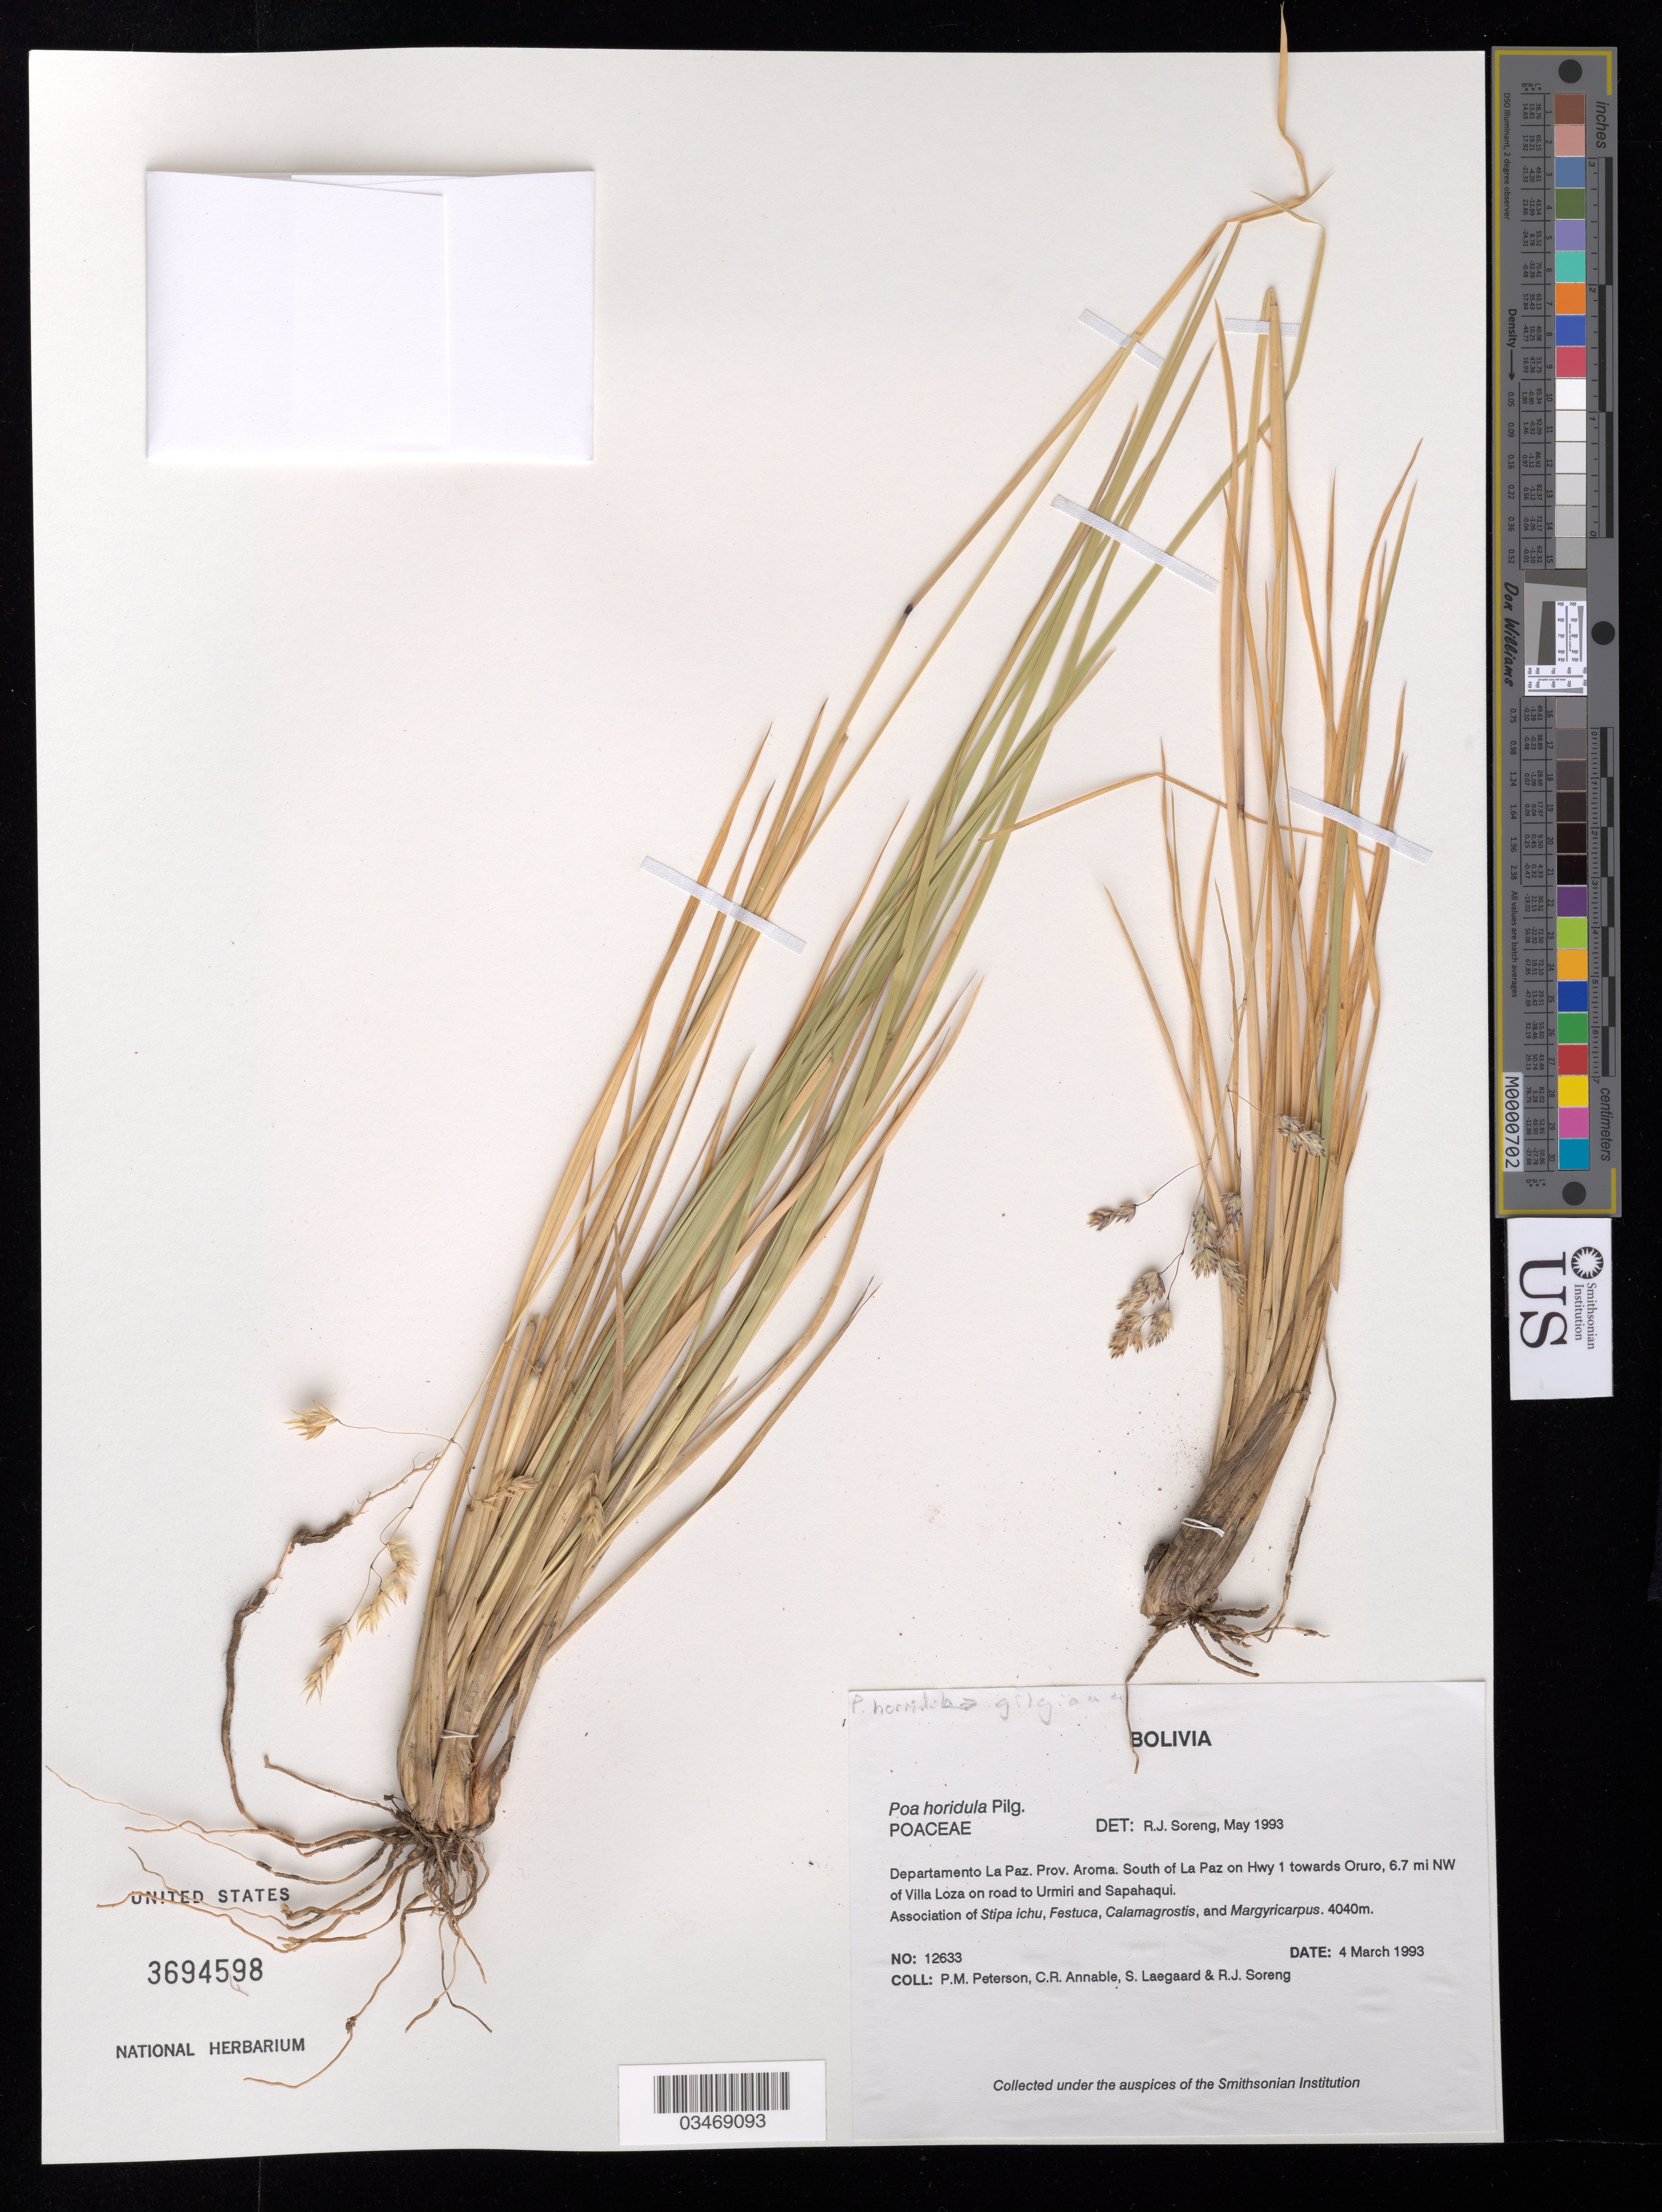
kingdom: Plantae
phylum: Tracheophyta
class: Liliopsida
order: Poales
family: Poaceae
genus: Poa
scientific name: Poa gilgiana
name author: Pilg.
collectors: P. M. Peterson, C. R. Annable, S. Lægaard & R. J. Soreng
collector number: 12633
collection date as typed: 04 Mar 1993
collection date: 1993-03-04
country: Bolivia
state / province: La Paz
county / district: Aroma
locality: South of La Paz on Hwy 1 towards Oruro, 6.7 mi NW of Villa Loza on road to Urmiri and Sapahaqui.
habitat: Association of Stipa ichu, Festuca, Calamagrostis, and Margyricarpus.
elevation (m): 4040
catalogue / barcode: US 3694598